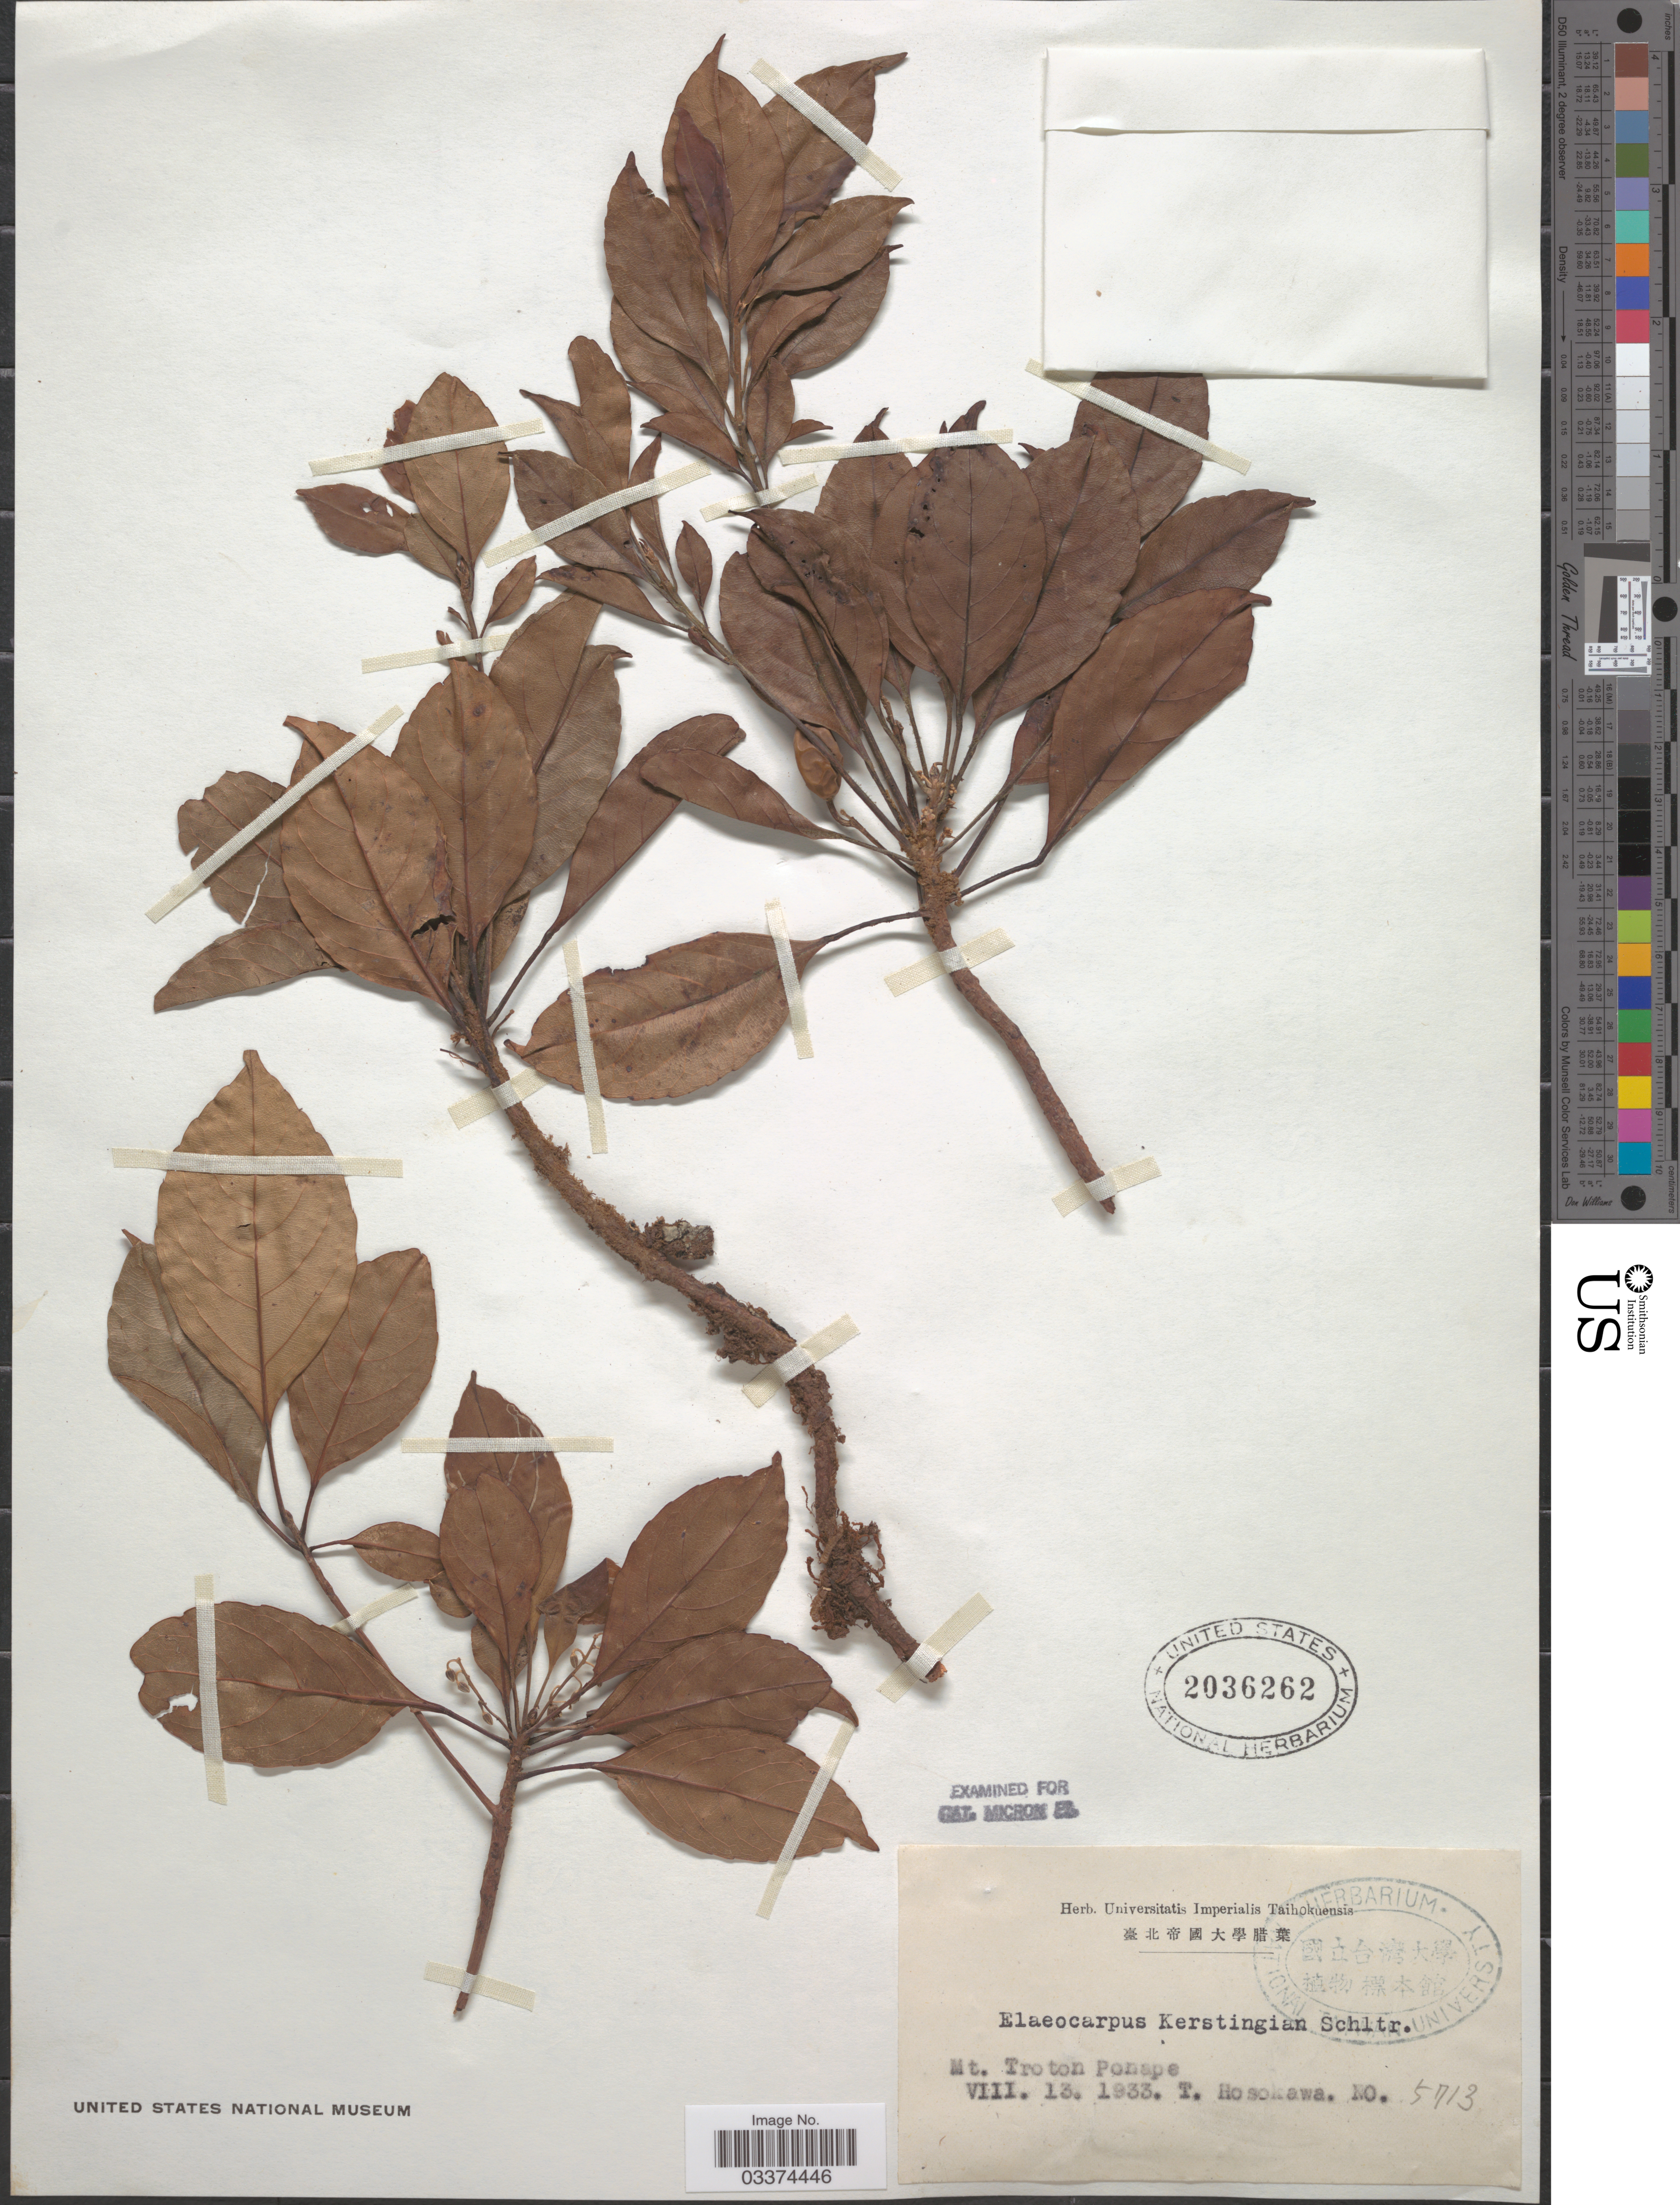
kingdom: Plantae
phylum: Tracheophyta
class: Magnoliopsida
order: Oxalidales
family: Elaeocarpaceae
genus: Elaeocarpus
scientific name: Elaeocarpus kerstingiana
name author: Schltr.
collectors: T. Hosokawa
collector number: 5713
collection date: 1933-08-13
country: Micronesia, Federated States of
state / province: Pohnpei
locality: Mt. Troton Ponape.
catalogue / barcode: US 2036262